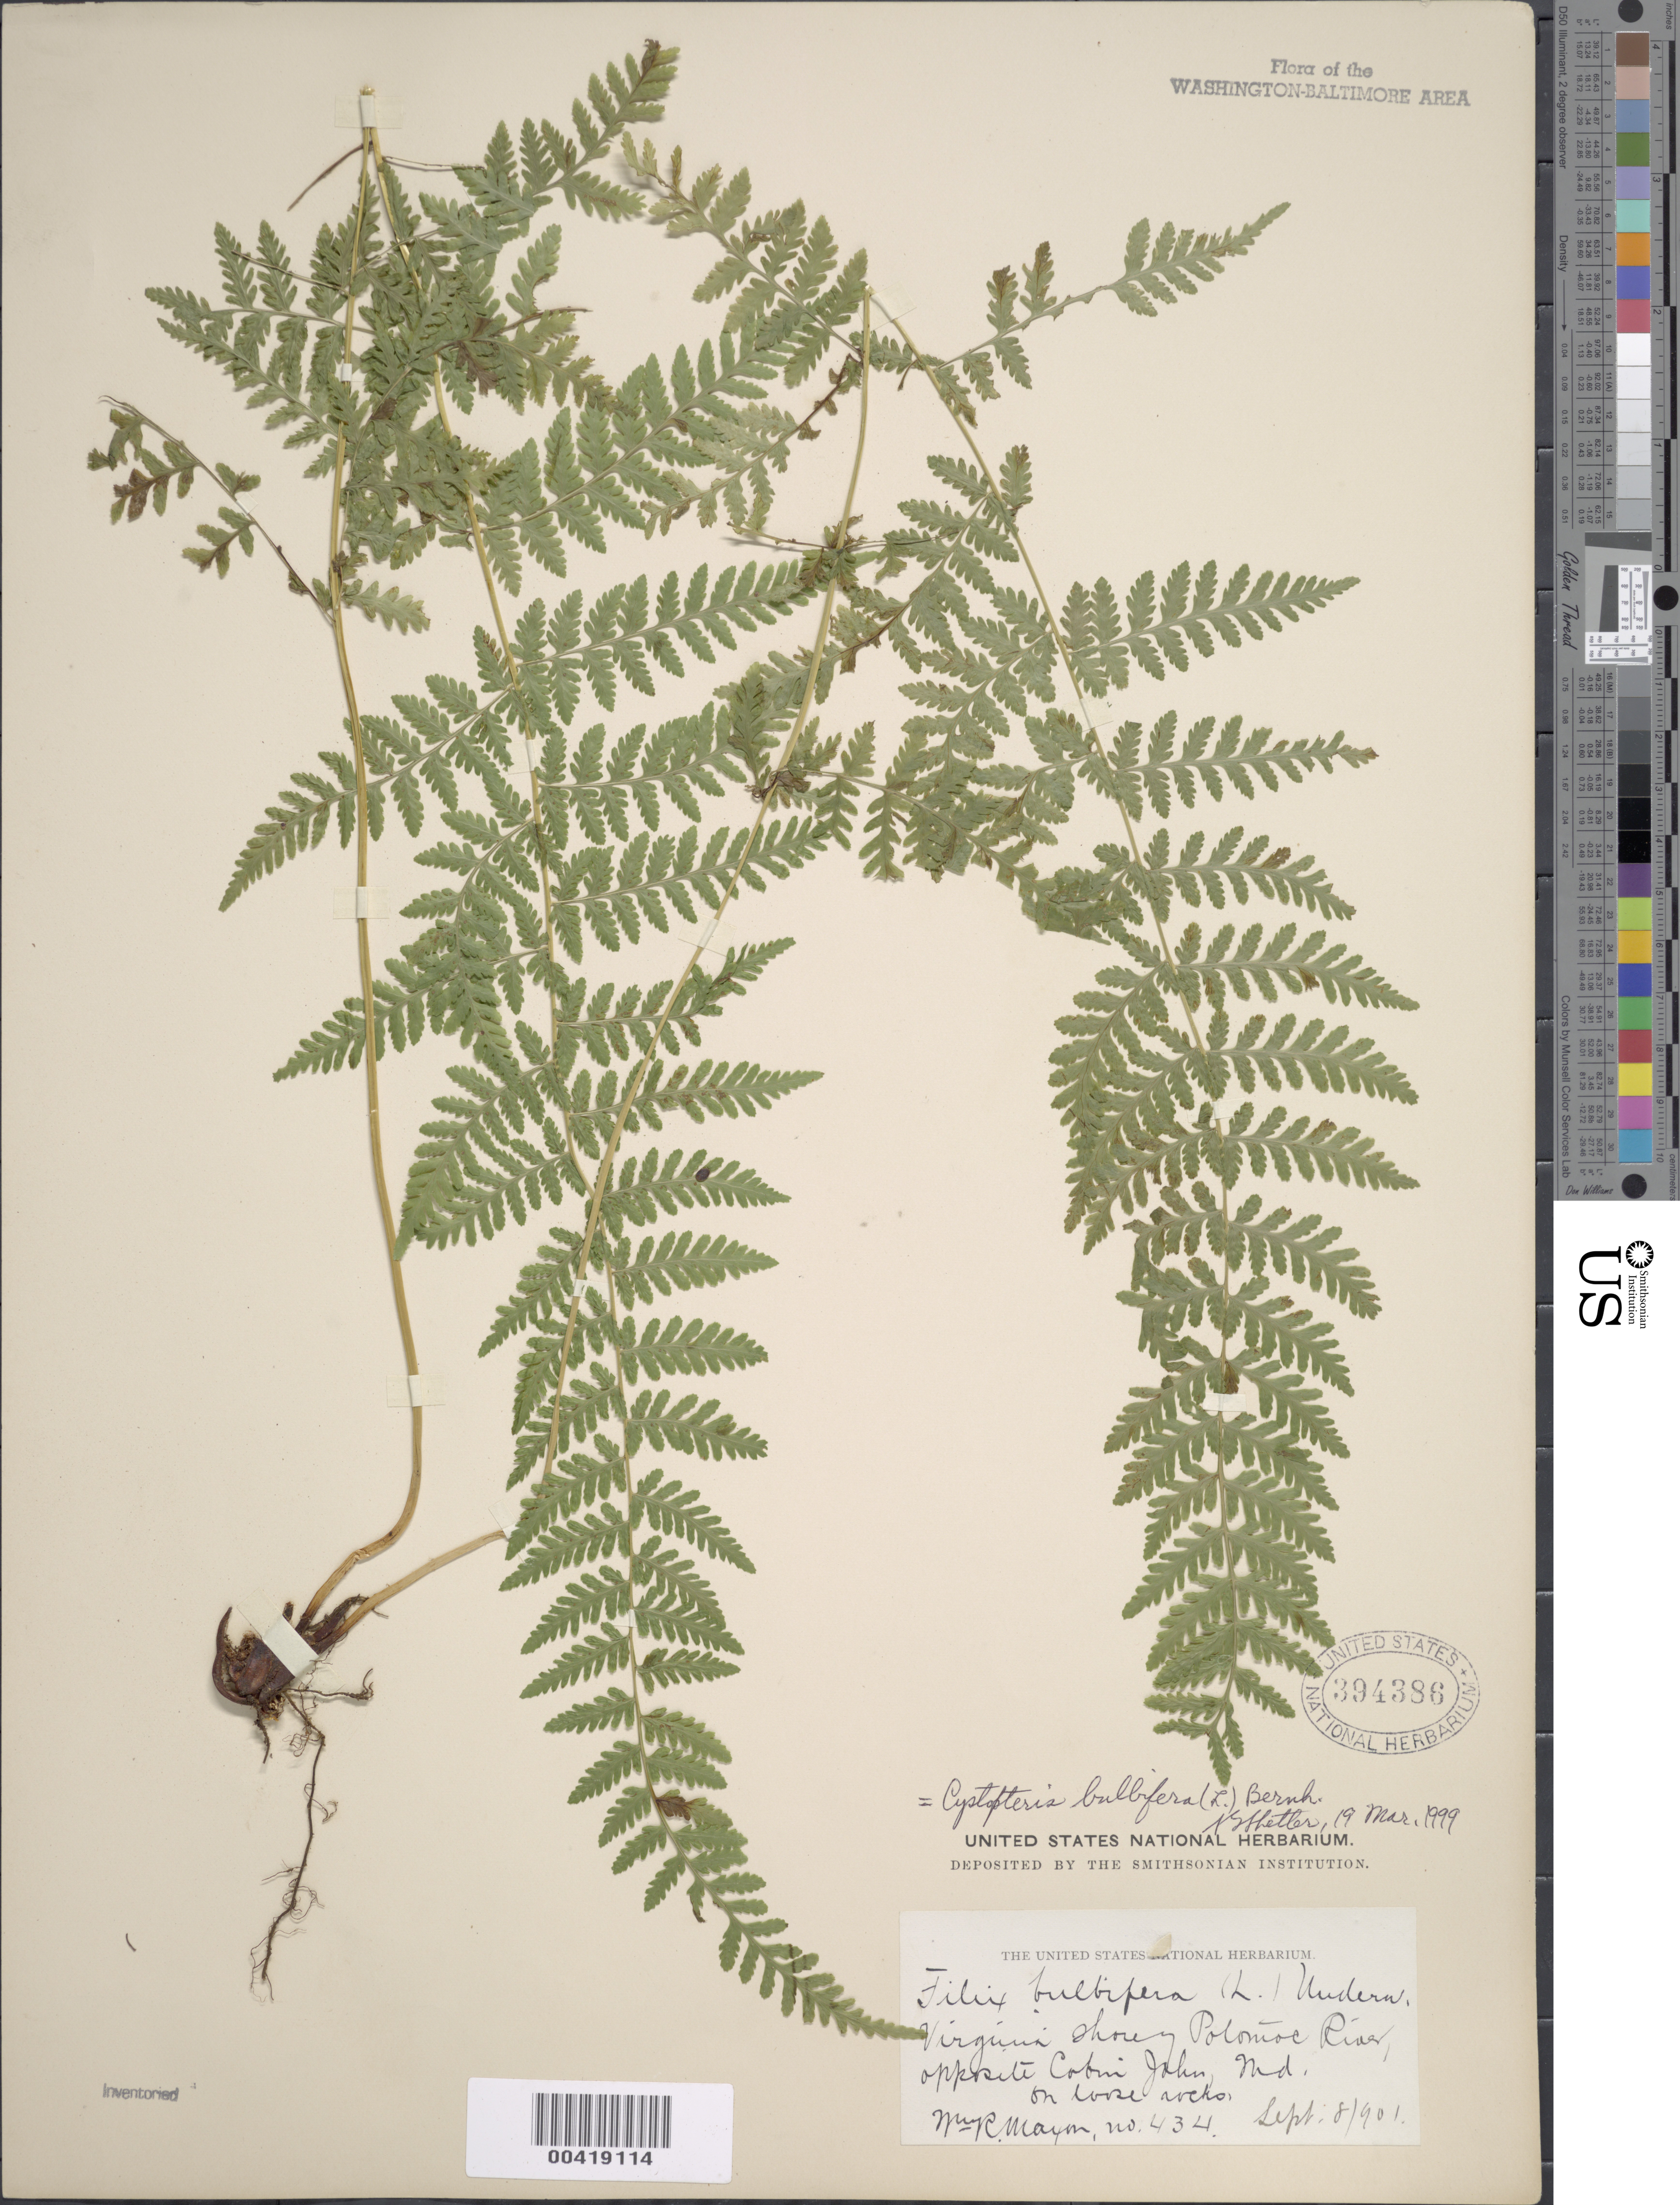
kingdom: Plantae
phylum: Tracheophyta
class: Polypodiopsida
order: Polypodiales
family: Cystopteridaceae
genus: Cystopteris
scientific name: Cystopteris bulbifera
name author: (L.) Bernh.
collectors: W. R. Maxon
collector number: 434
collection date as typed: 08 Sep 1901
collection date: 1901-09-08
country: United States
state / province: Virginia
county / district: Fairfax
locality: Virginia shore of Potomac River, opposite Cabin John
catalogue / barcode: US 394386